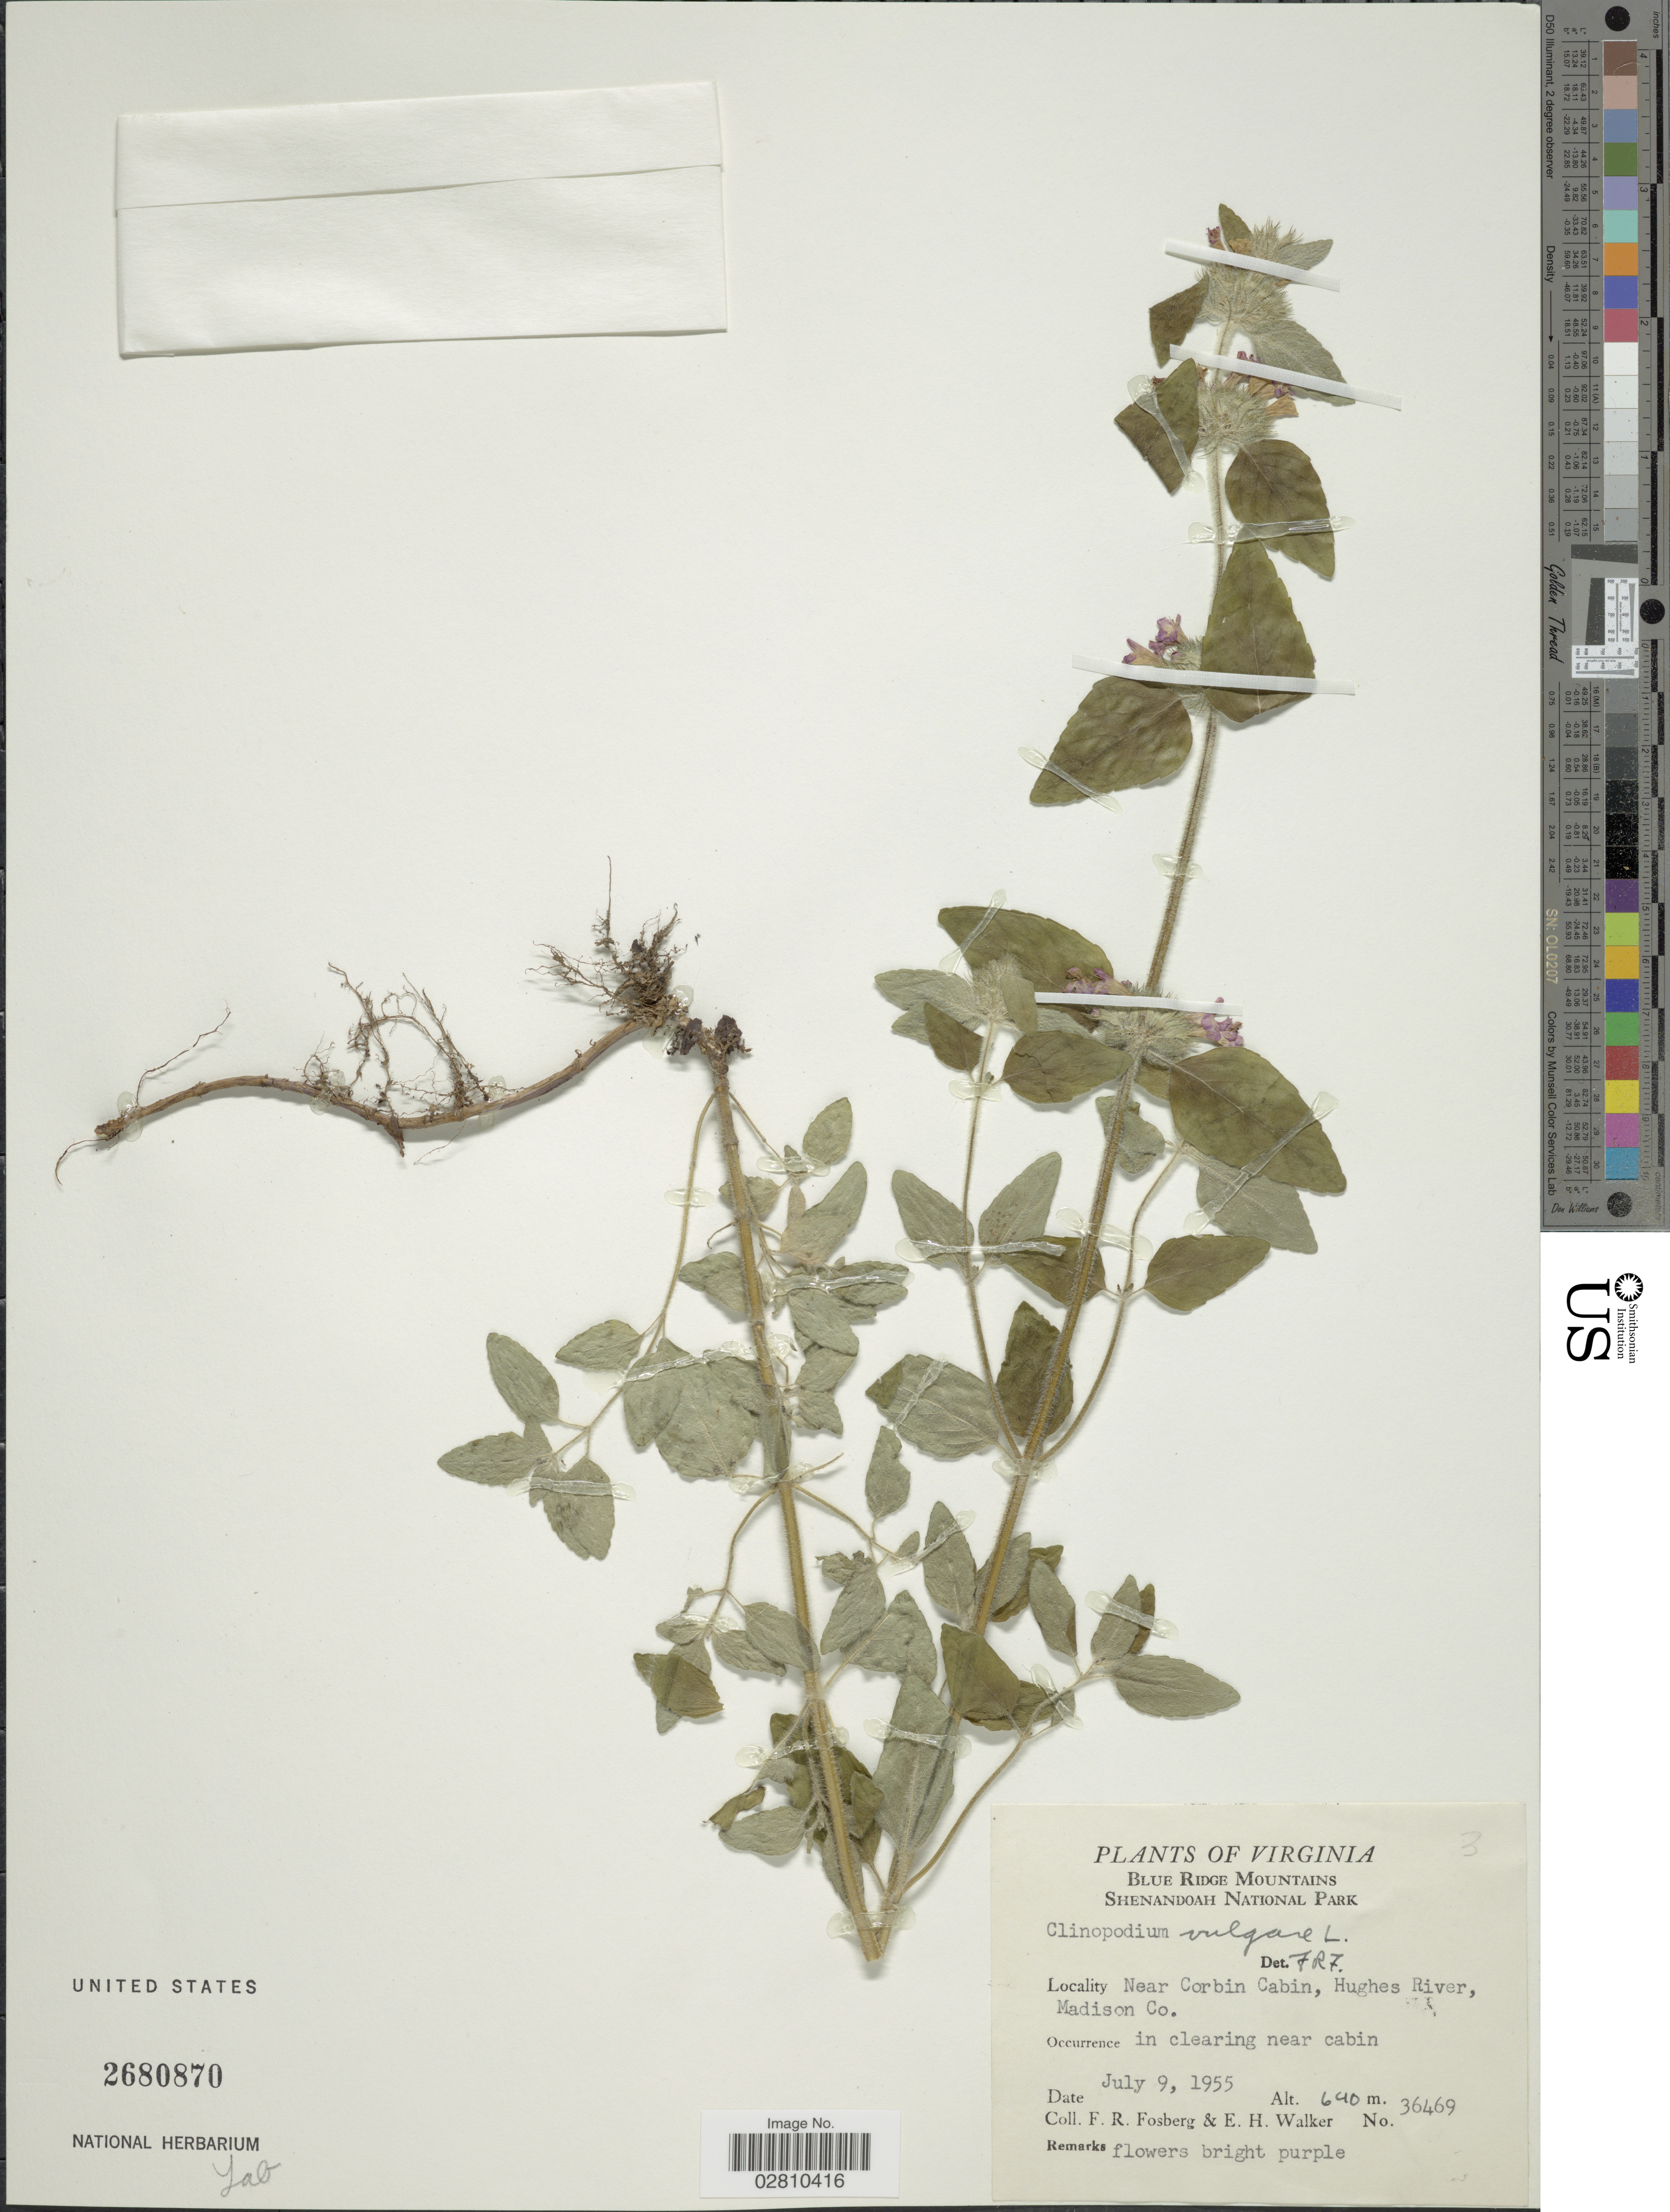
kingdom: Plantae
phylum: Tracheophyta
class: Magnoliopsida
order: Lamiales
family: Lamiaceae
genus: Clinopodium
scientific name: Clinopodium vulgare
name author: L.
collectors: F. R. Fosberg & E. H. Walker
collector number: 36469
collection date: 1955-07-09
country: United States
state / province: Virginia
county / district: Madison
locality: Blue Ridge Mountains. Shenandoah National Park. Near Corbin Cabin, Hughes River, Madison Co.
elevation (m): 640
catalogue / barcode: US 2680870